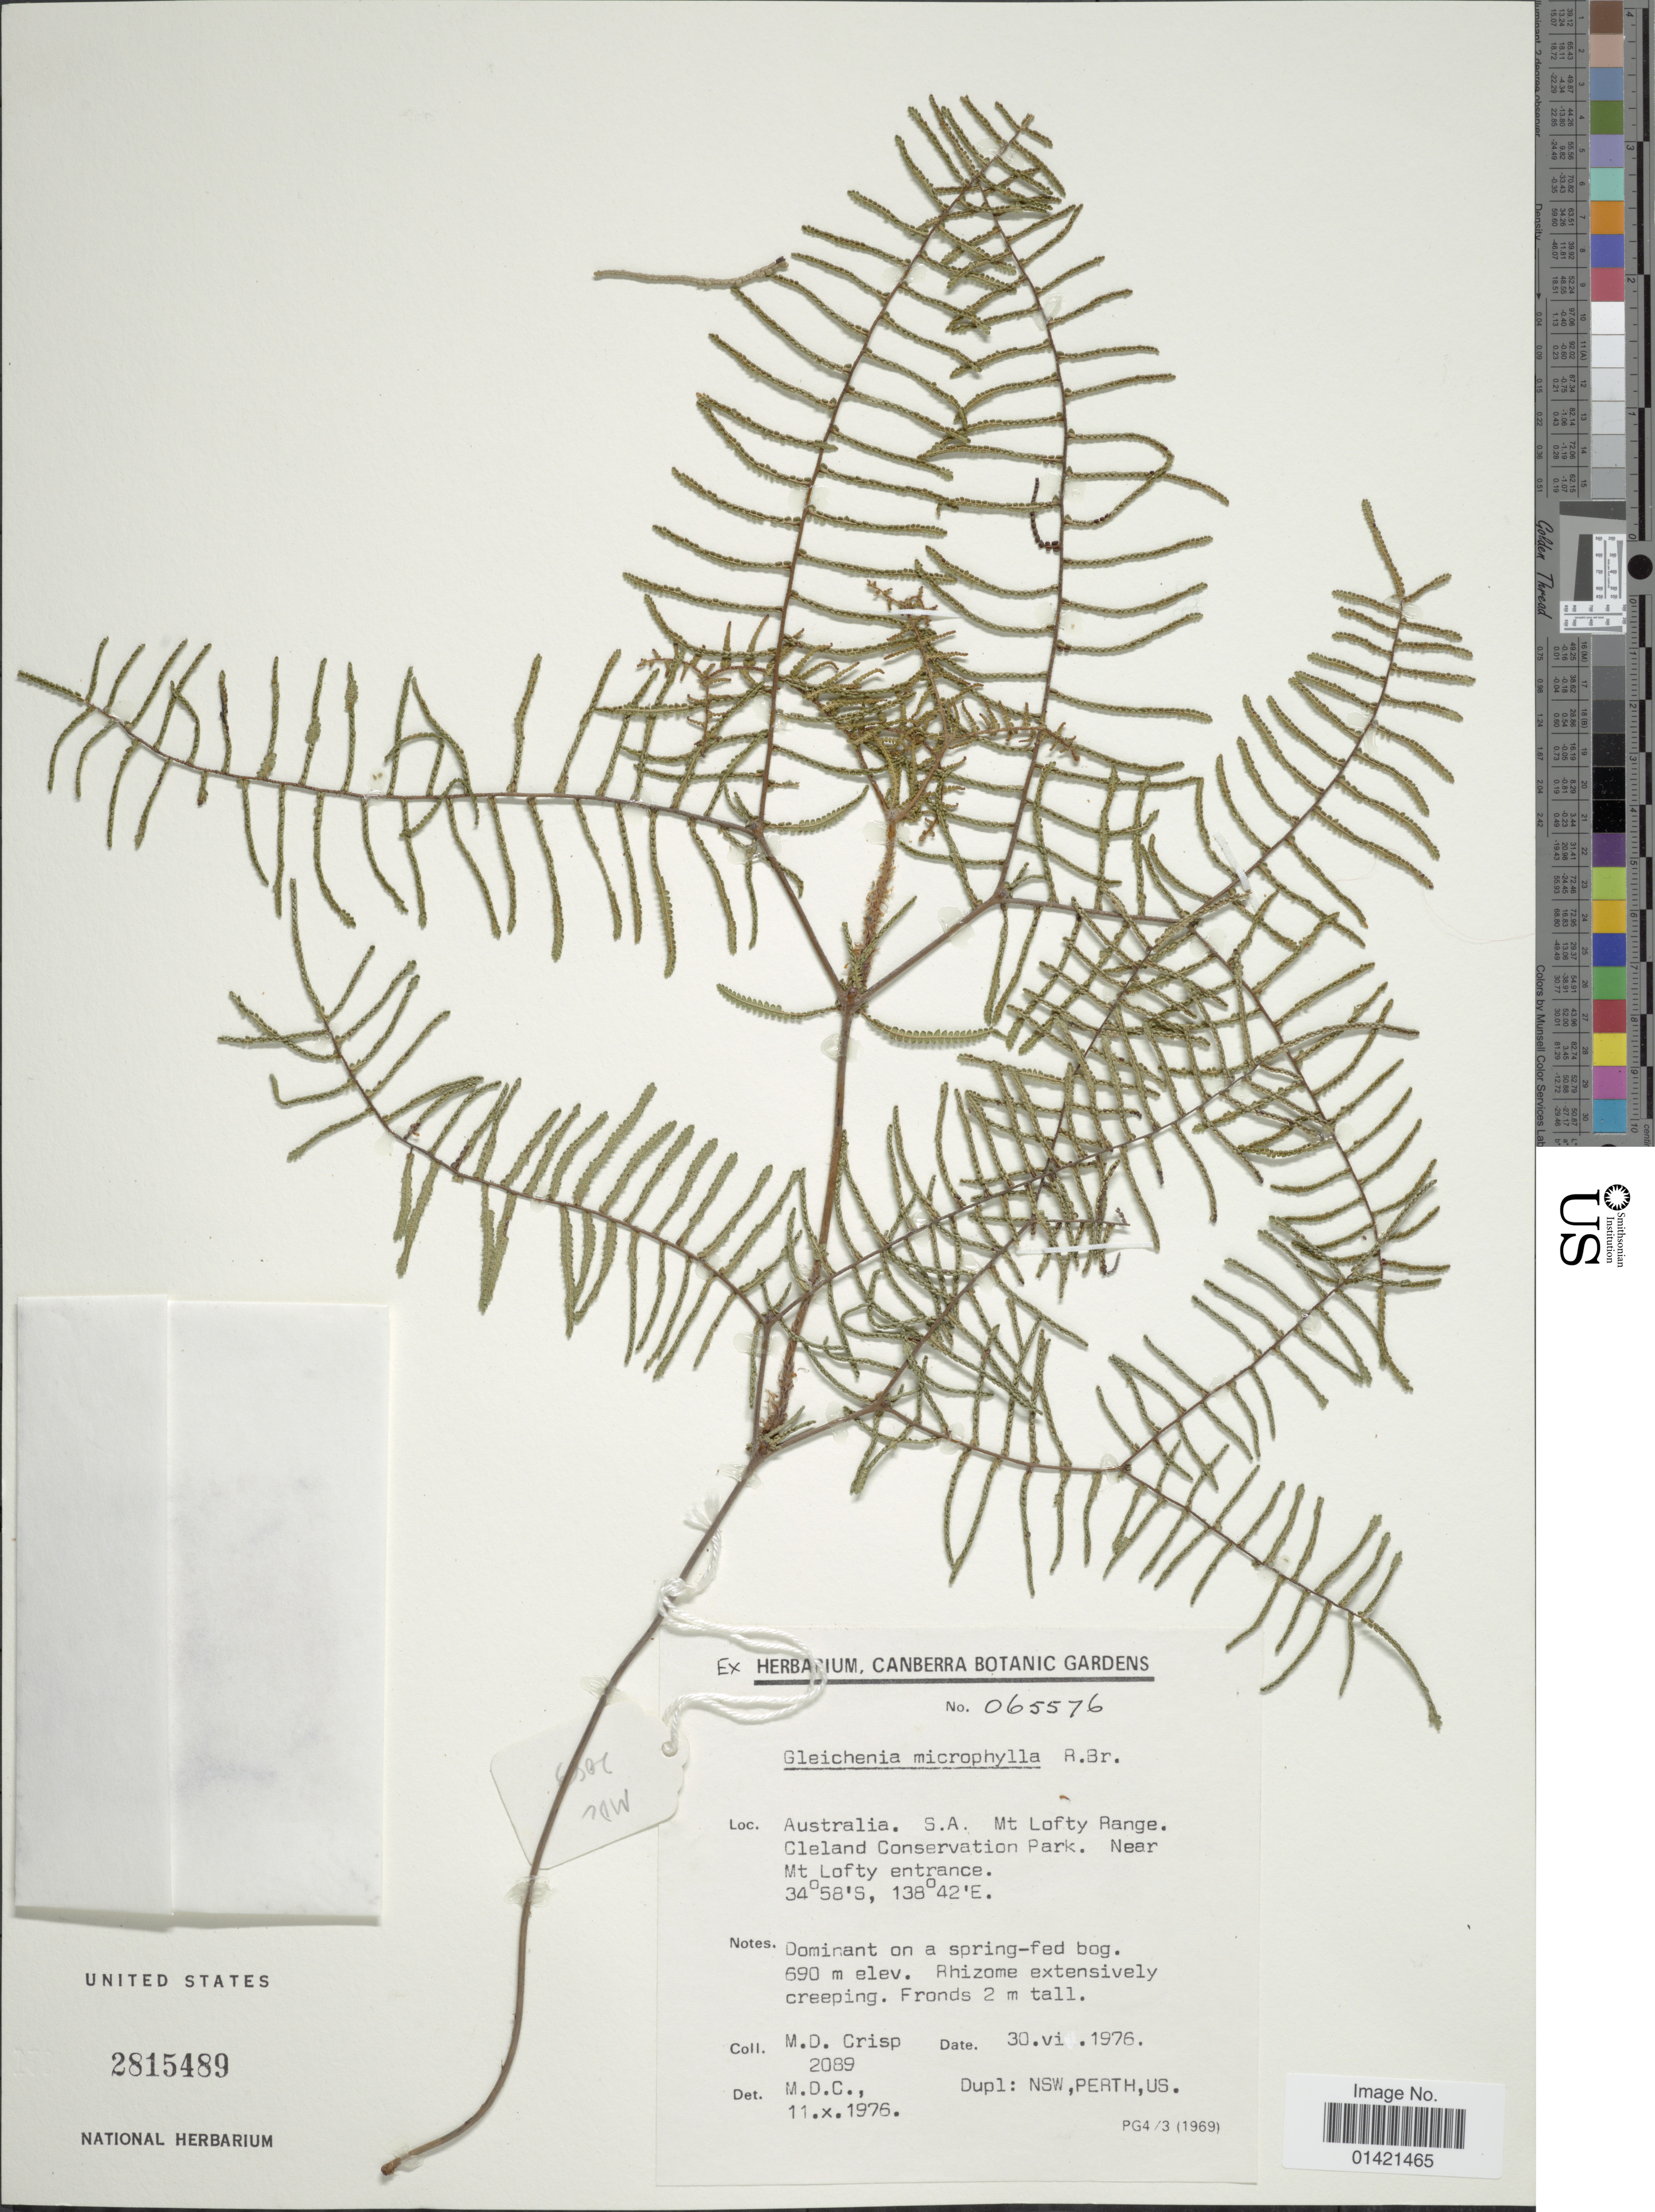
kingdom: Plantae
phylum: Tracheophyta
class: Polypodiopsida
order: Gleicheniales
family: Gleicheniaceae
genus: Gleichenia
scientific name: Gleichenia microphylla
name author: R. Br.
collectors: M. Crisp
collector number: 2089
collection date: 1976-06-30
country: Australia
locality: S.A. Mt Lofty Range. Cleland Conservation Park. Near Mt Lofty entrance.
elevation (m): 690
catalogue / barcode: US 2815489